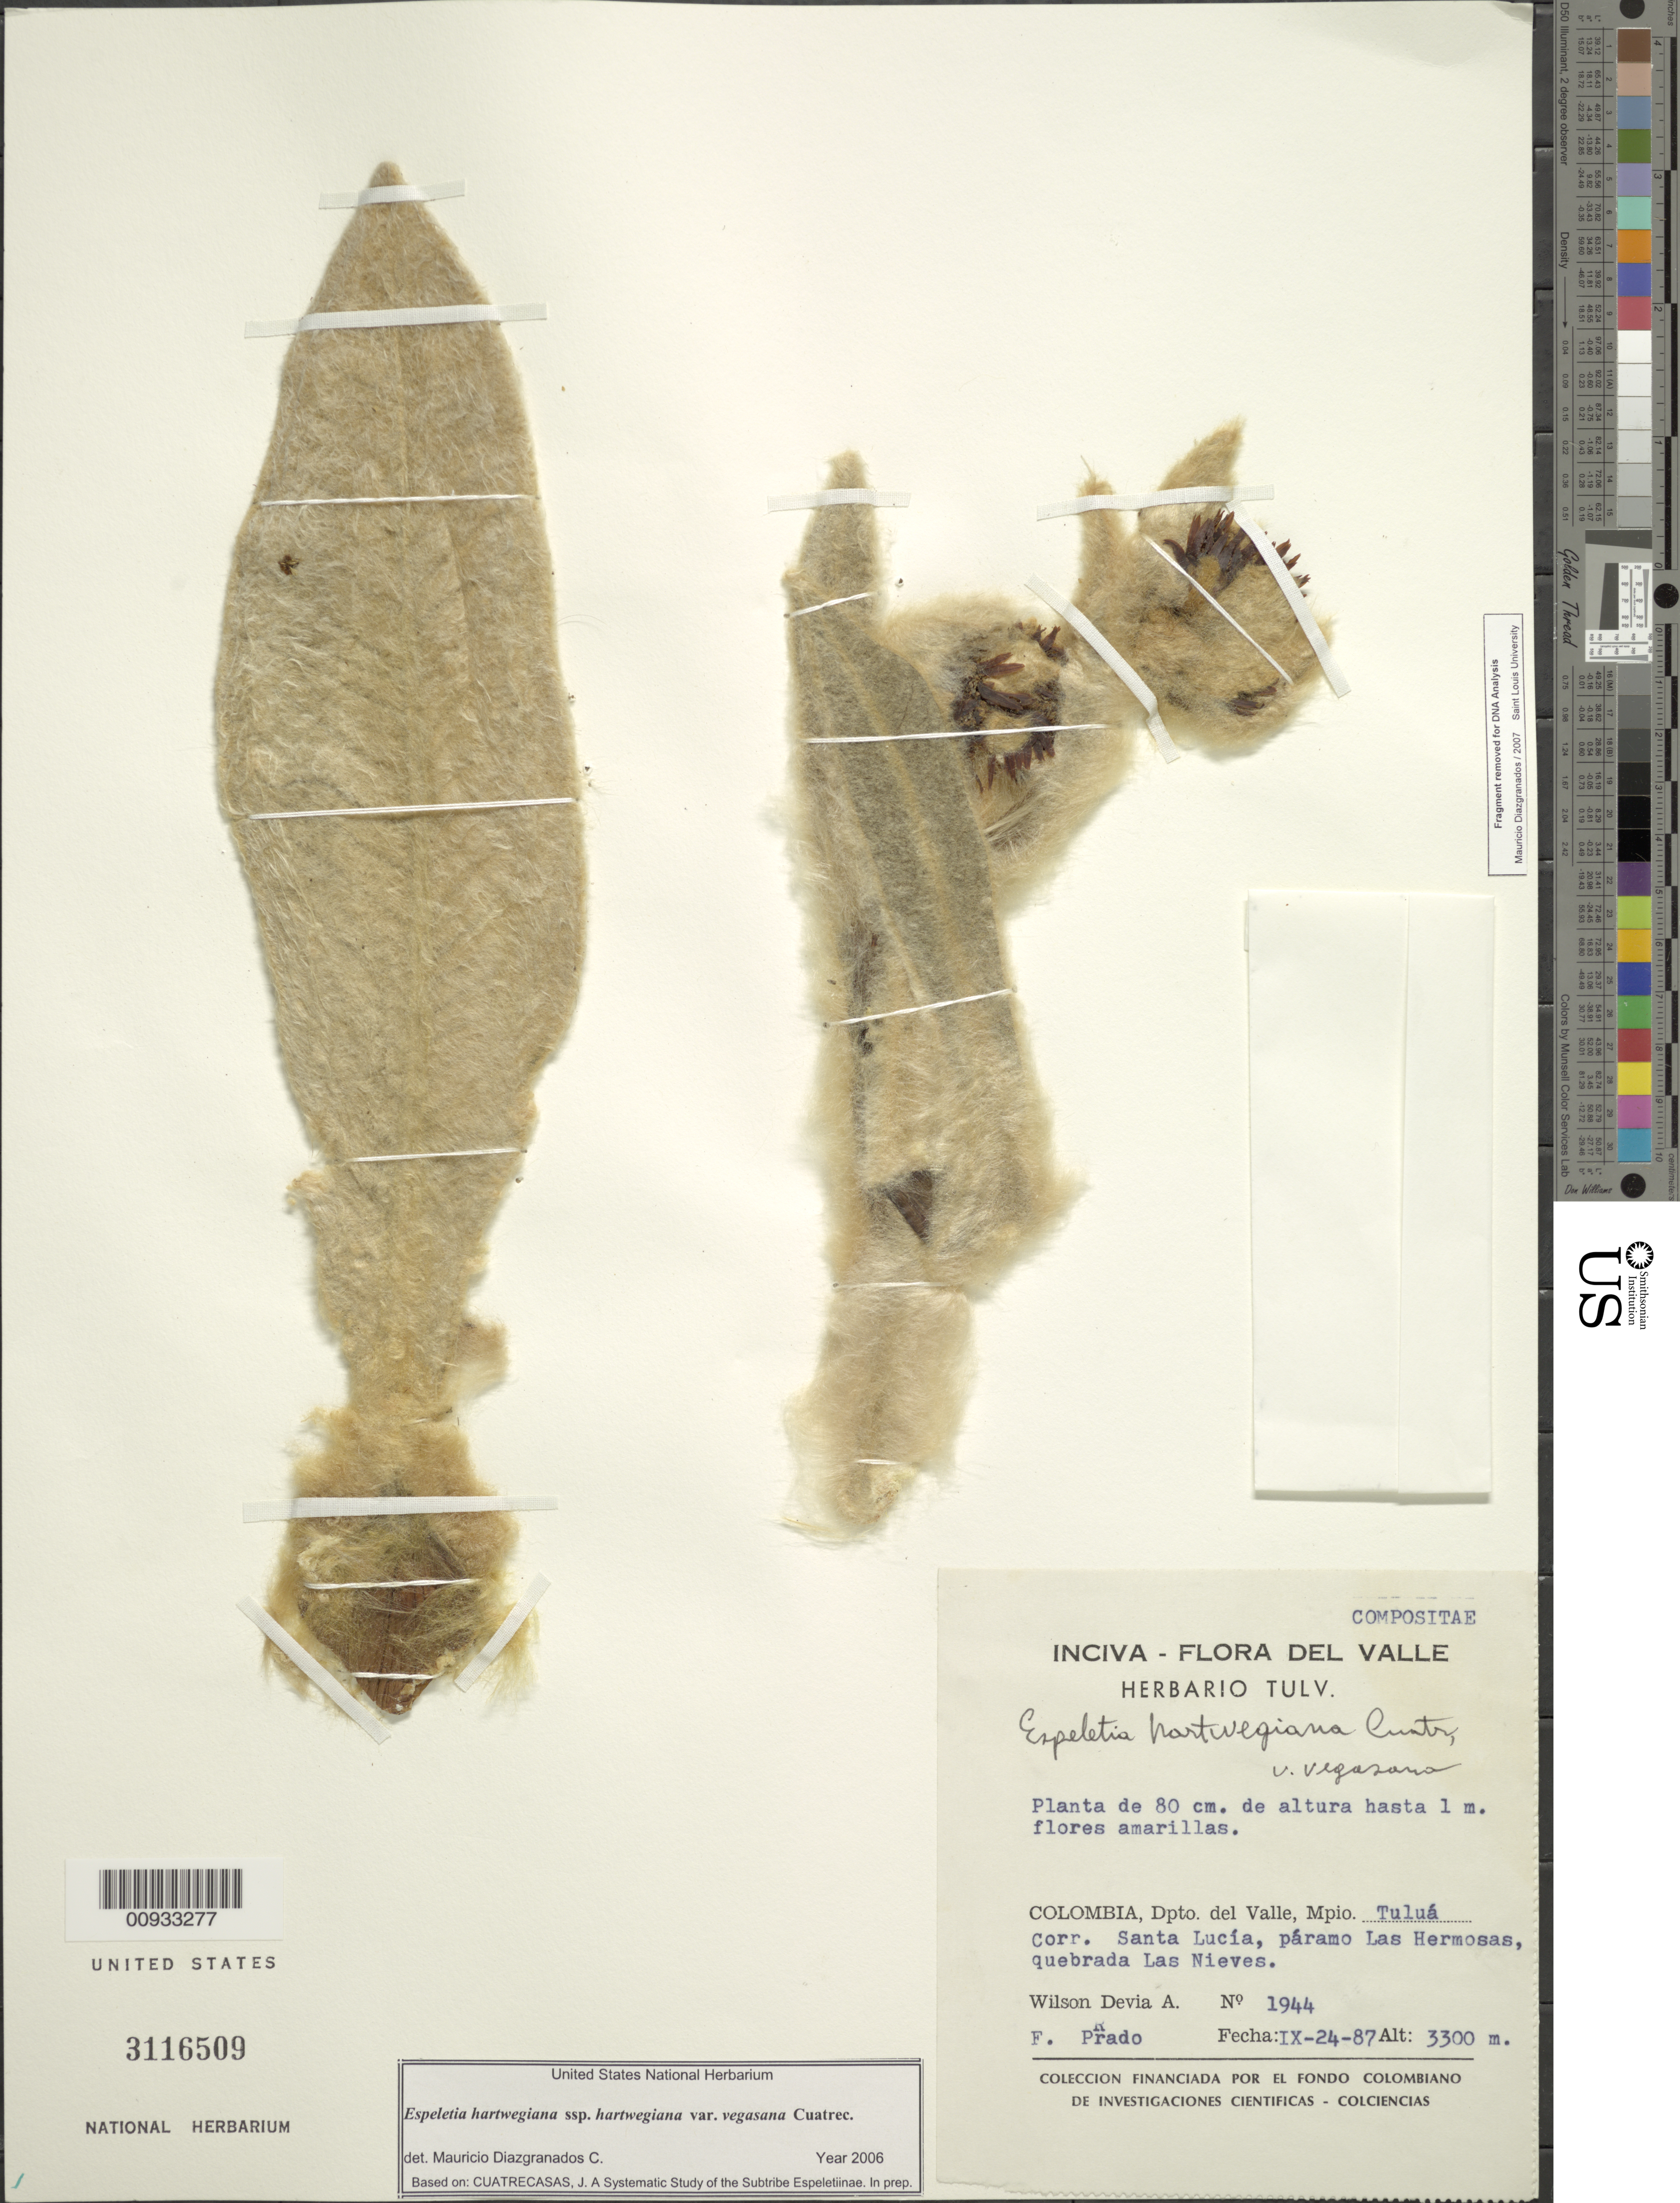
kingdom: Plantae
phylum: Tracheophyta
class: Magnoliopsida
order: Asterales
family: Asteraceae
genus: Espeletia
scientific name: Espeletia hartwegiana var. vegasana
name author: Cuatrec.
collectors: W. Devia A. & F. Prado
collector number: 1944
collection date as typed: Transcribed d/m/y: 24/9/87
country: Colombia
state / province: Valle del Cauca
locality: Dpto. del Valle, Mpio. Tulua, Corr. Santa Lucia, paramo Las Hermosas, quebrada Las Nieves.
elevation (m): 3300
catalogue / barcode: US 3116509